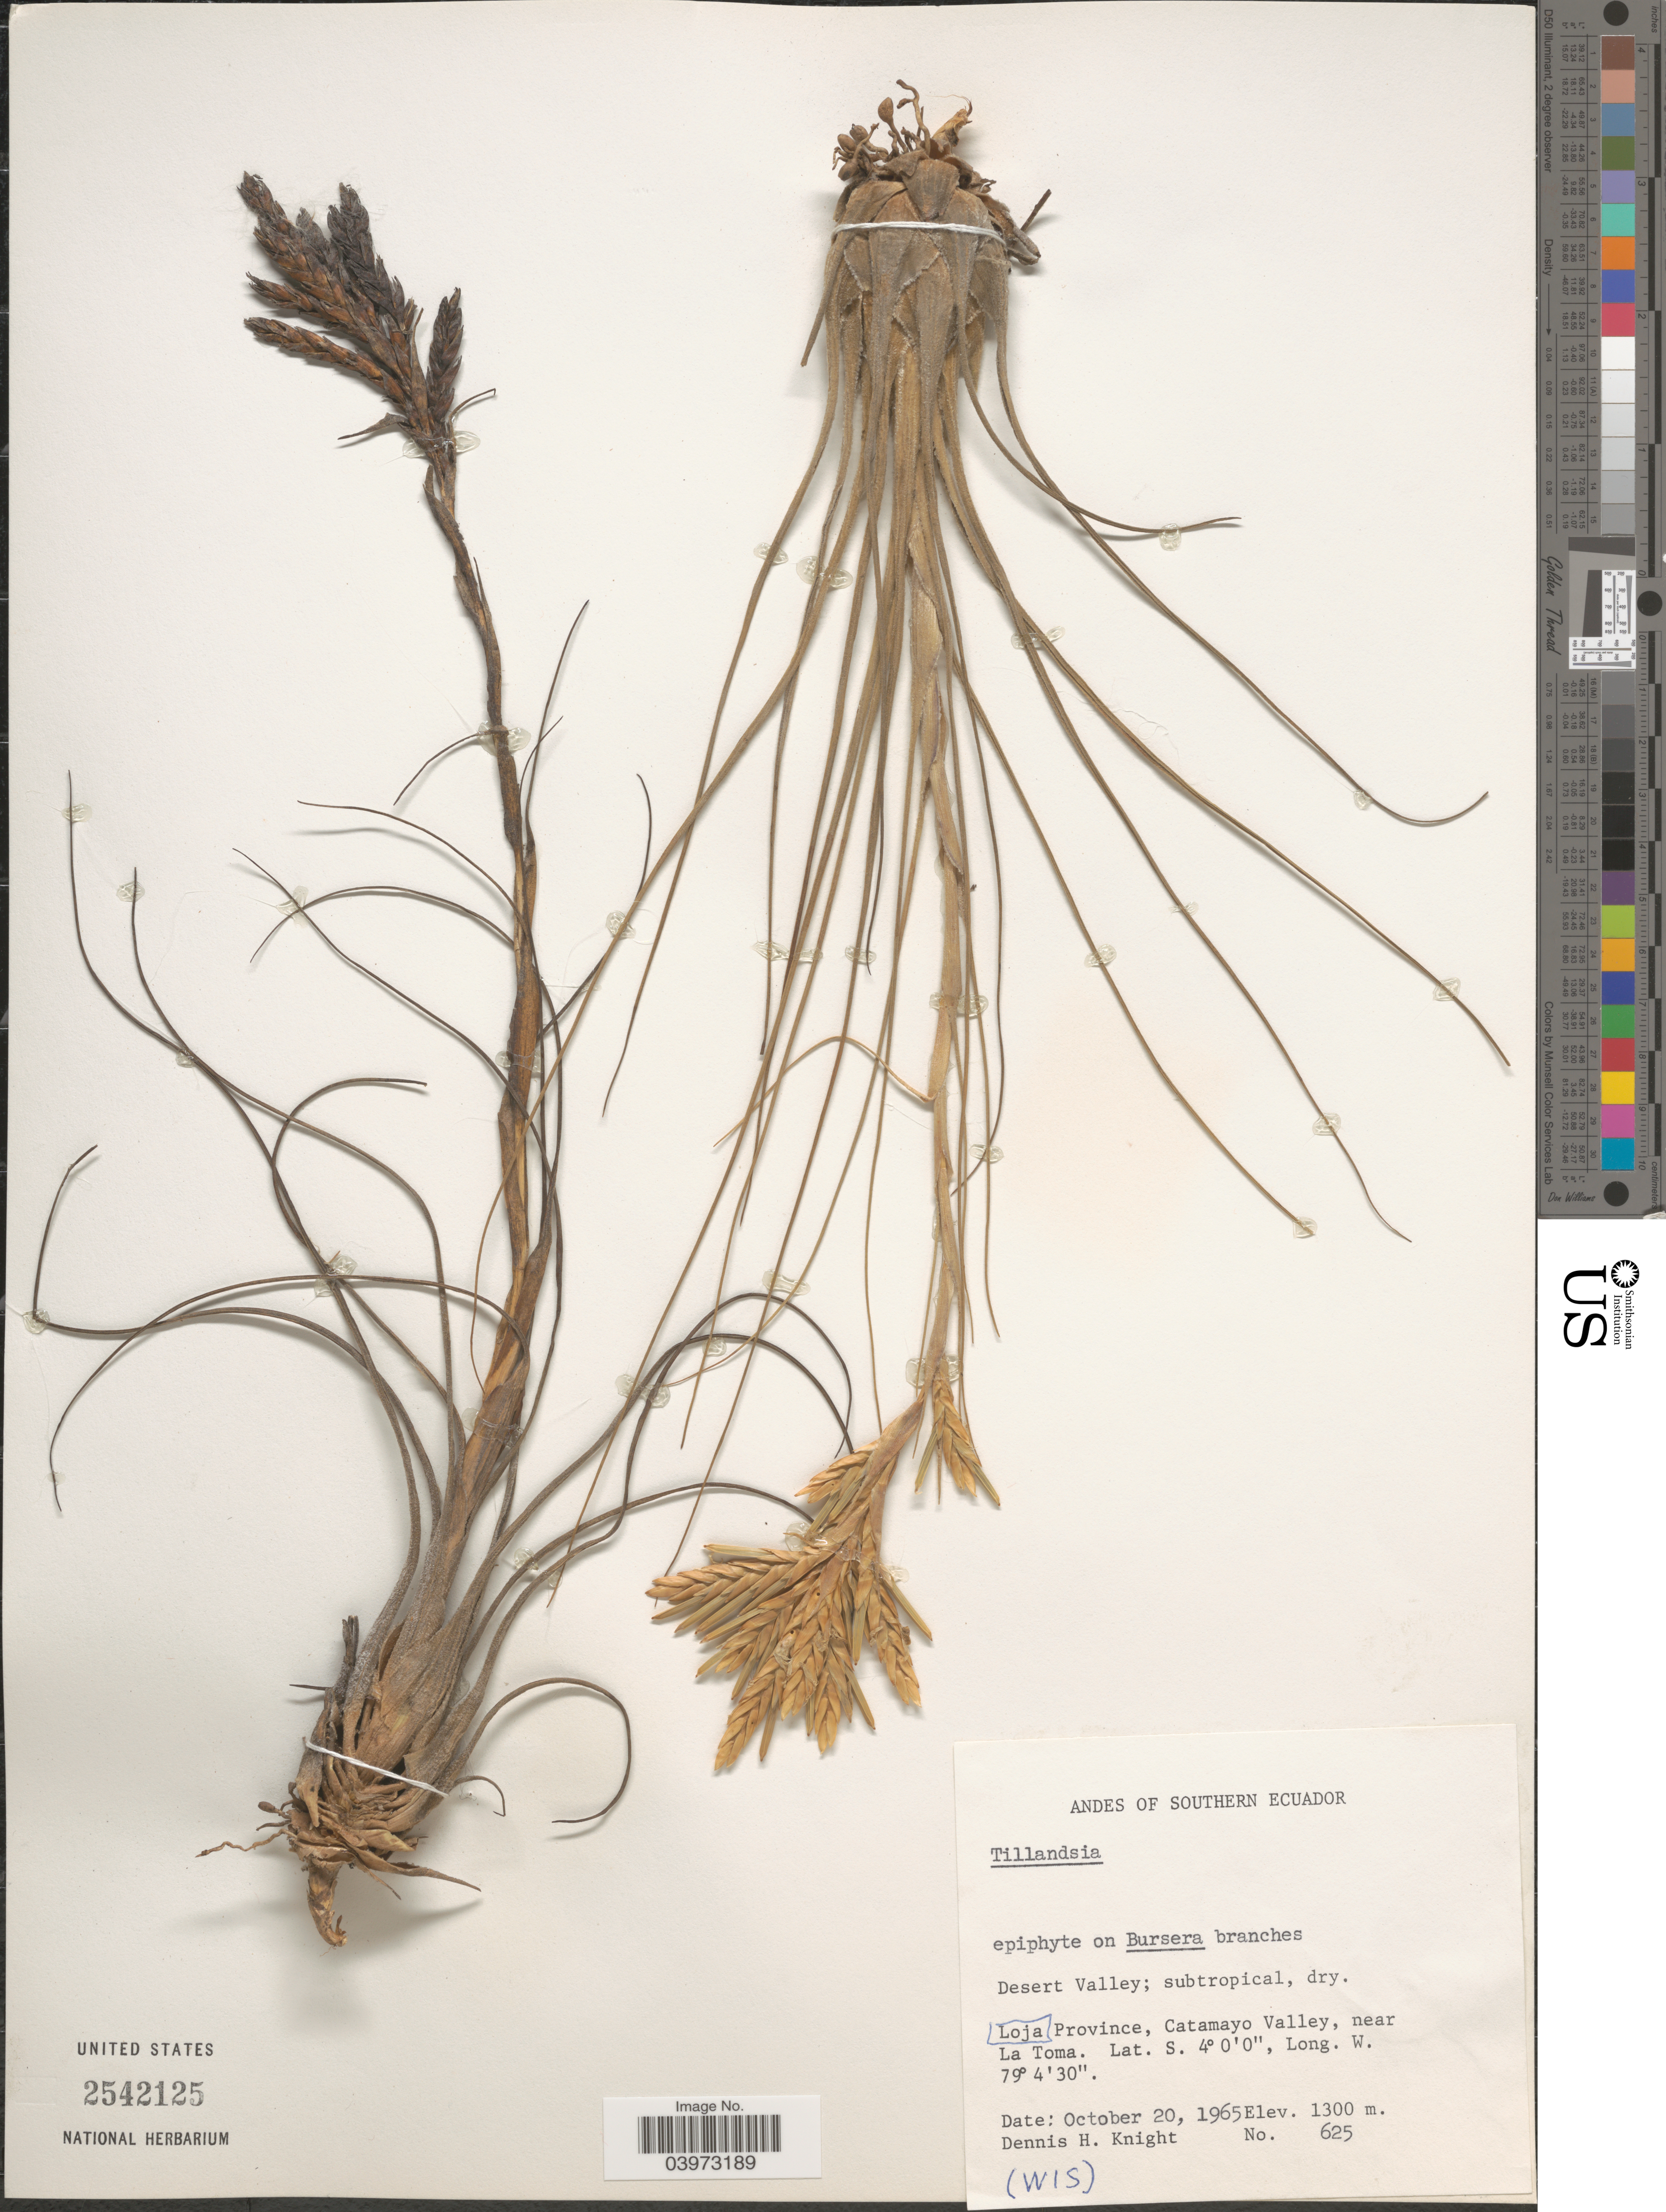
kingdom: Plantae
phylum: Tracheophyta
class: Liliopsida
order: Poales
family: Bromeliaceae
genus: Tillandsia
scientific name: Tillandsia disticha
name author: Kunth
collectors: D. Knight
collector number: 625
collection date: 1965-10-20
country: Ecuador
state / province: Loja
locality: Andes of Southern Ecuador. [unsure placement] Desert Valley. Catamayo Valley, near La Toma.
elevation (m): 1300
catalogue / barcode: US 2542125